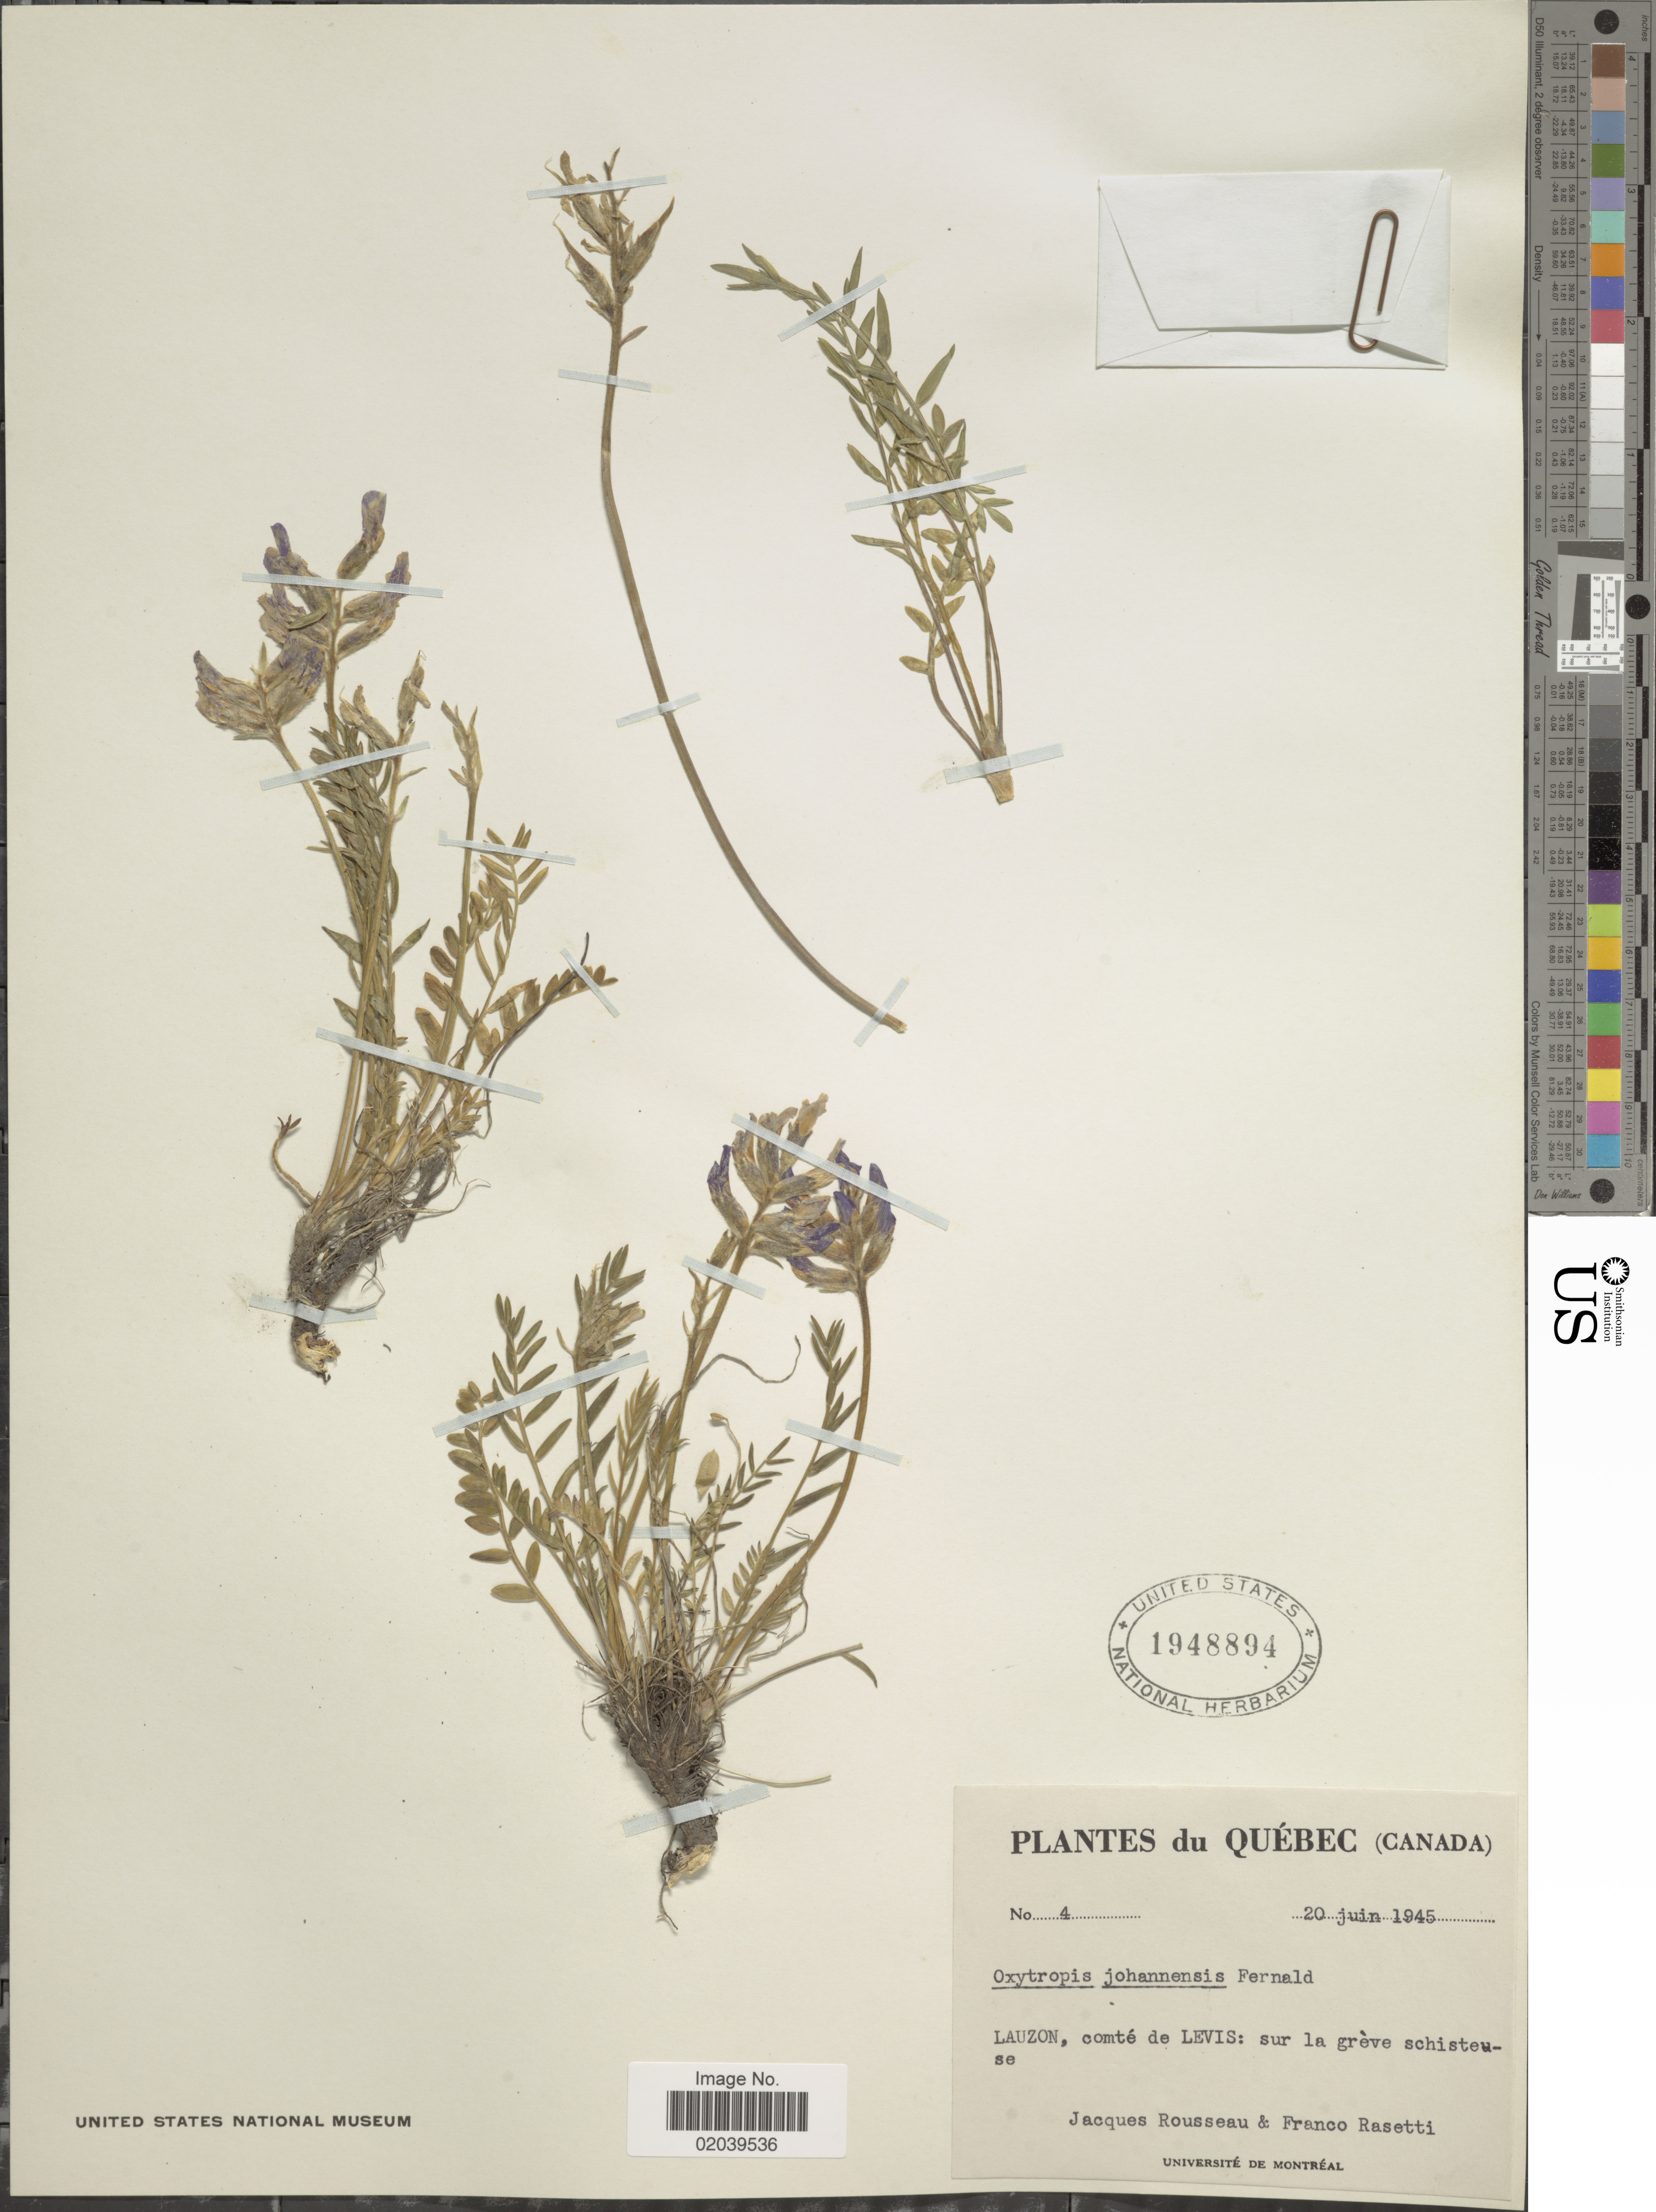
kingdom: Plantae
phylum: Tracheophyta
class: Magnoliopsida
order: Fabales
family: Fabaceae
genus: Oxytropis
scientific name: Oxytropis campestris var. johannensis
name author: Fernald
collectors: J. Rousseau & F. Rasetti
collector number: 4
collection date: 1945-06-20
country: Canada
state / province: Quebec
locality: Lauzon, comte de Levis: sur la greve schisteuse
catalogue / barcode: US 1948894